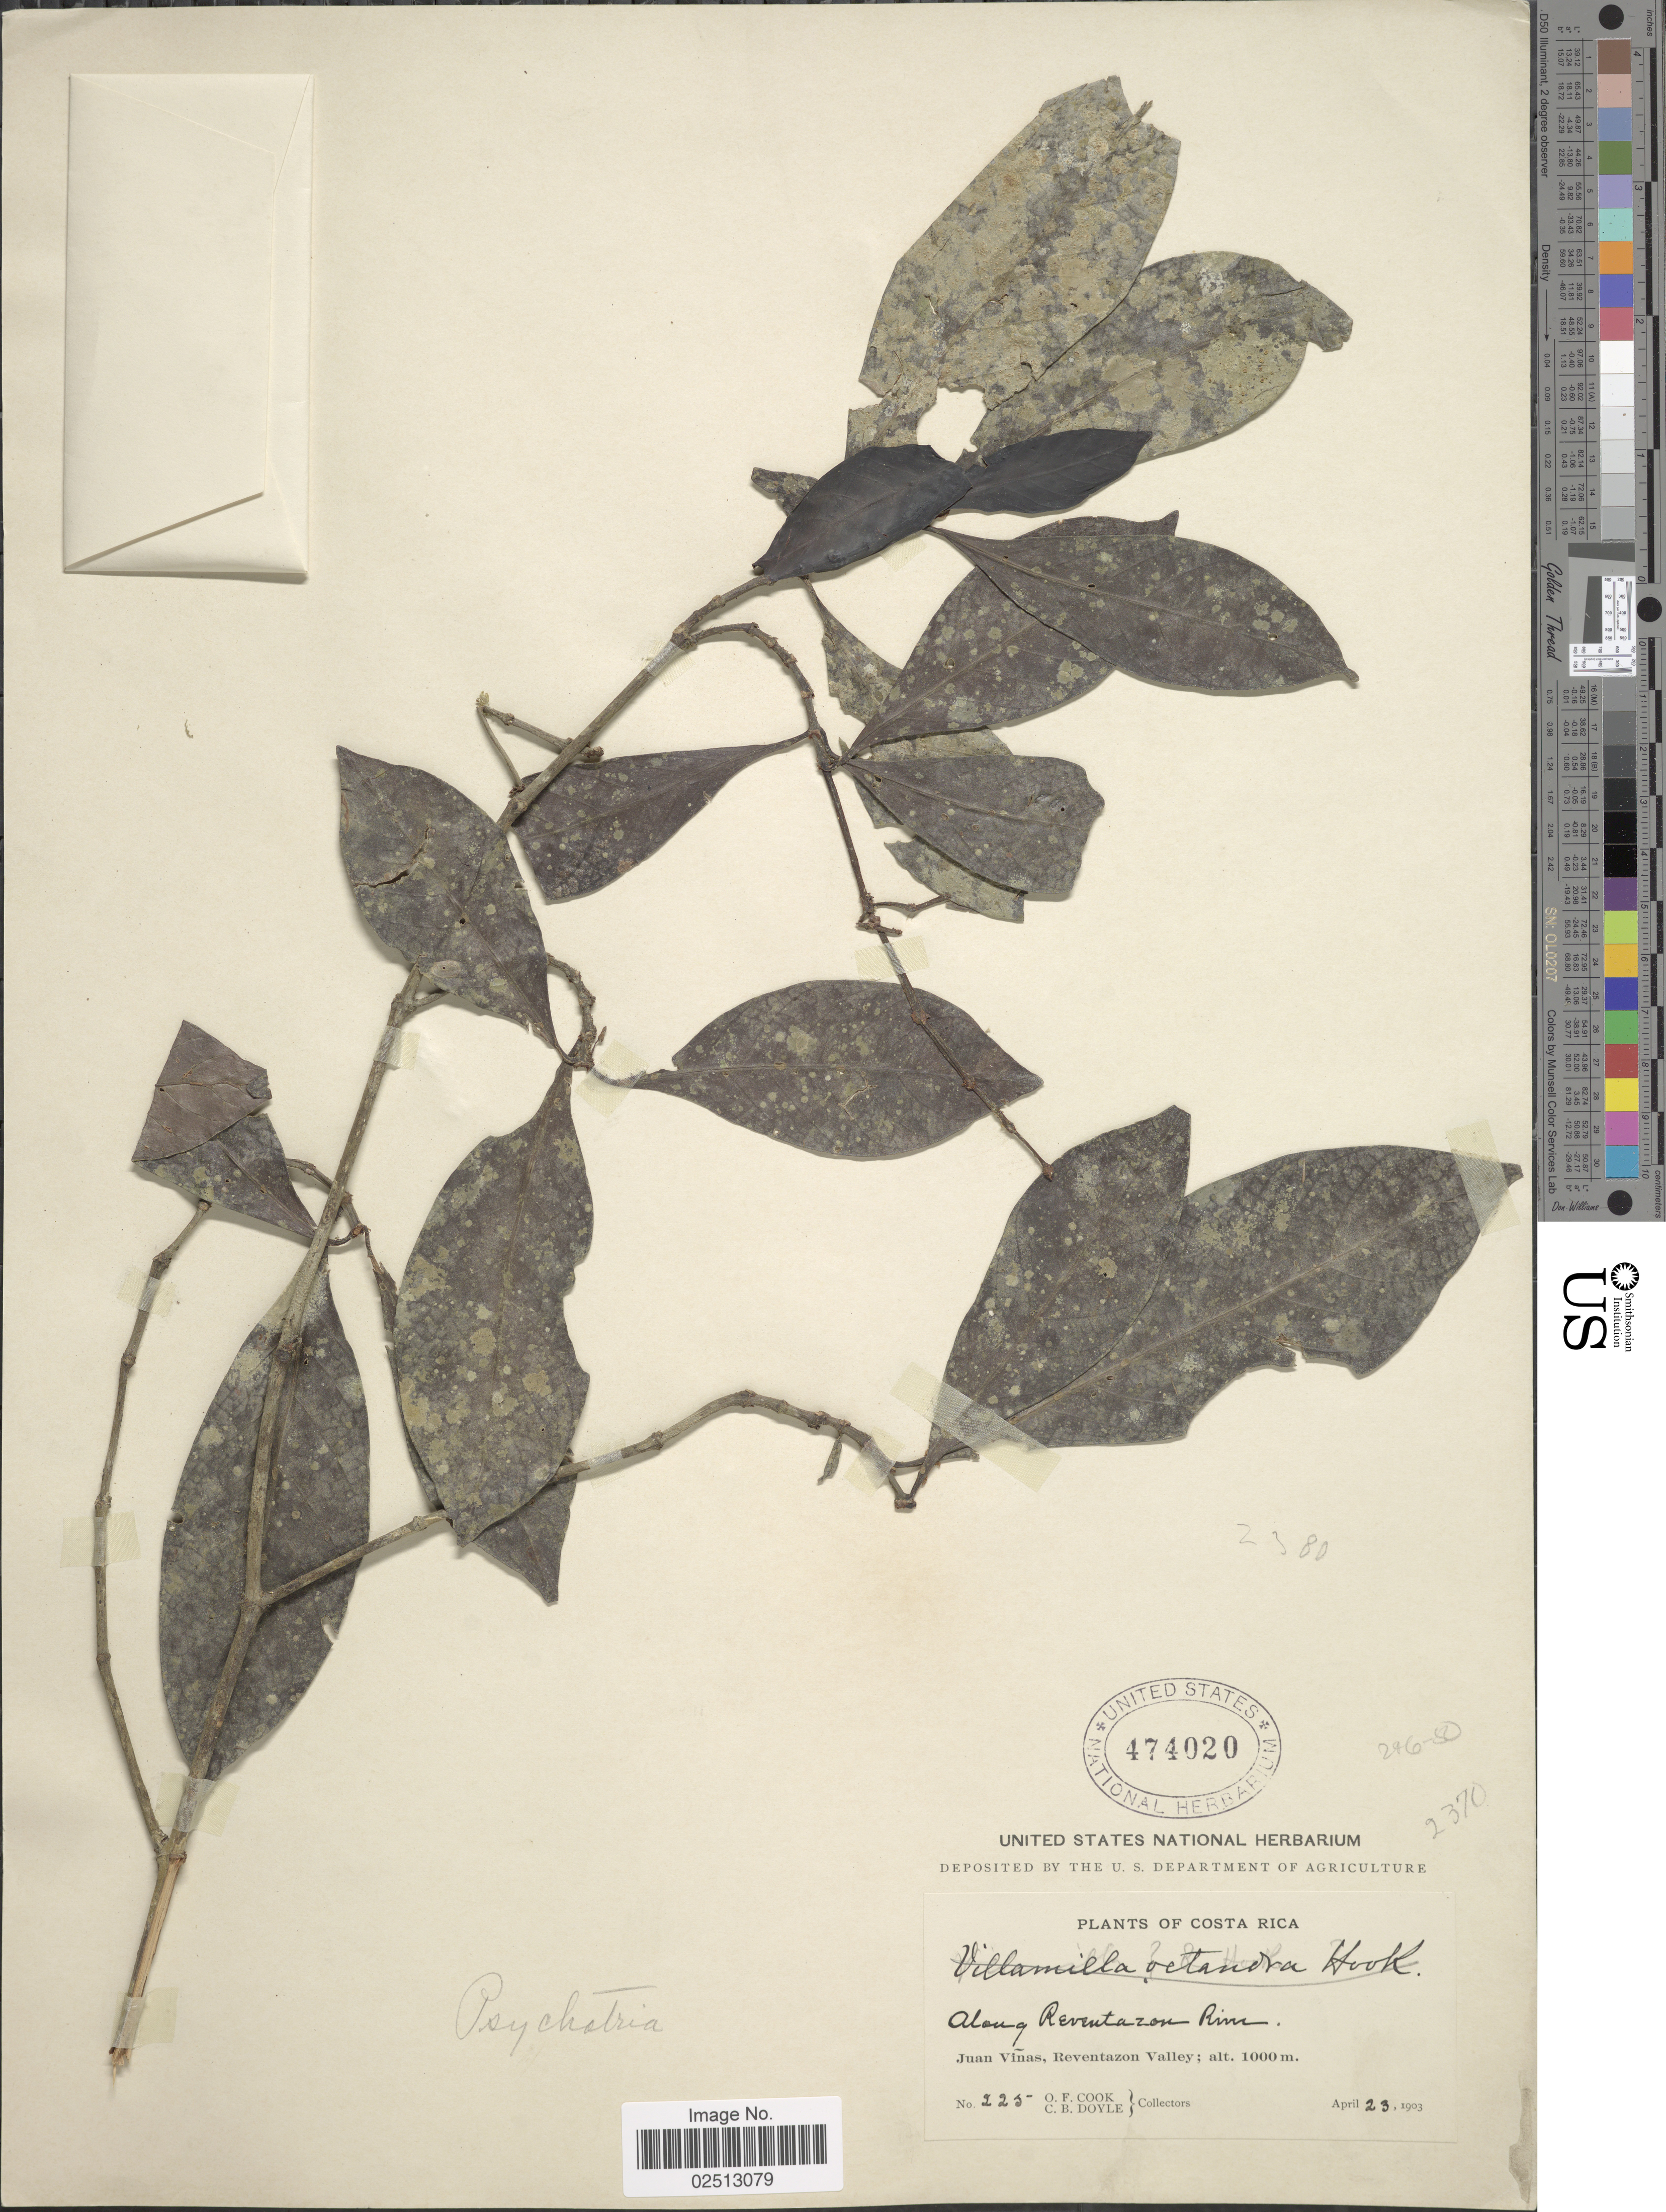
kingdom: Plantae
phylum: Tracheophyta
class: Magnoliopsida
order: Gentianales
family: Rubiaceae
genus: Psychotria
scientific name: Psychotria sp.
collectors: O. F. Cook & C. Doyle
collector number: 225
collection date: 1903-04-23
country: Costa Rica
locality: Juan Vinas, Reventazon Valley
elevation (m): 1000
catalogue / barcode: US 474020